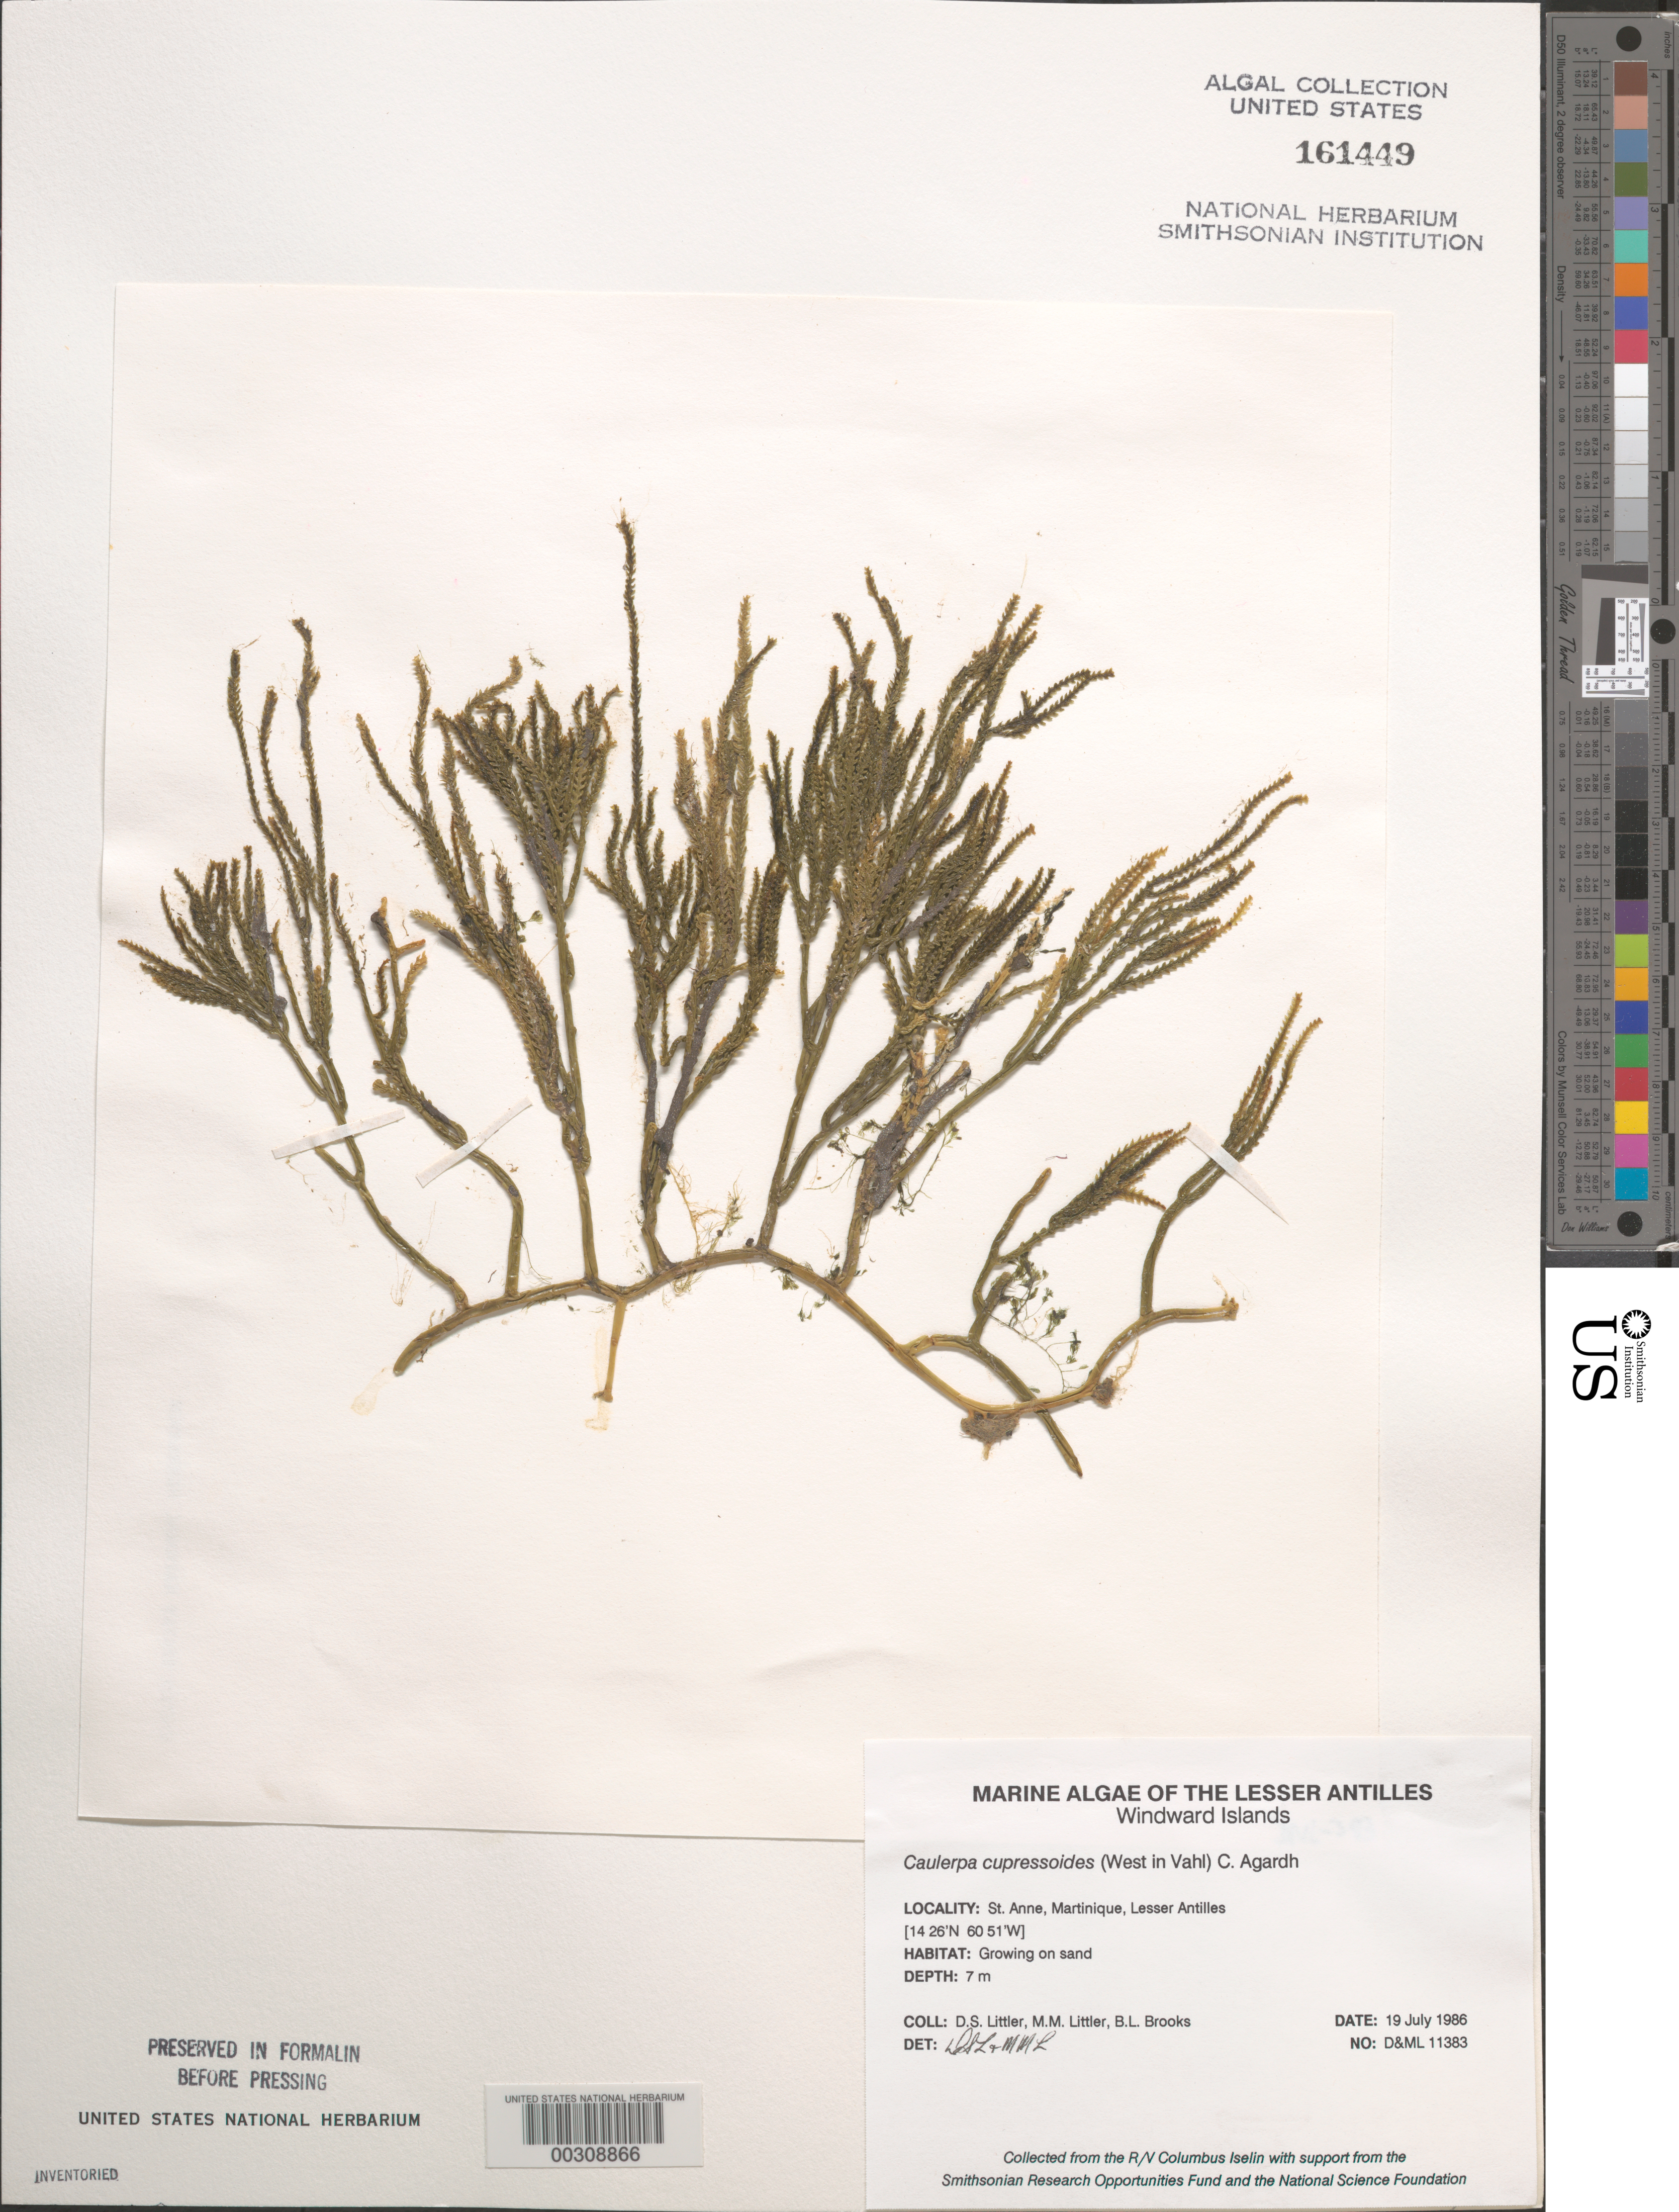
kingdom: Plantae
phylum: Chlorophyta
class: Ulvophyceae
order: Bryopsidales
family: Caulerpaceae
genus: Caulerpa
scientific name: Caulerpa cupressoides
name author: (Vahl) C. Agardh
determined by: Littler, D. S.; Littler, M. M.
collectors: D. S. Littler, M. M. Littler & B. Brooks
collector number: D&ML 11383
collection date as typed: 19 Jul 1986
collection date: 1986-07-19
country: Martinique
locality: St. Anne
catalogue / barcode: US 161449